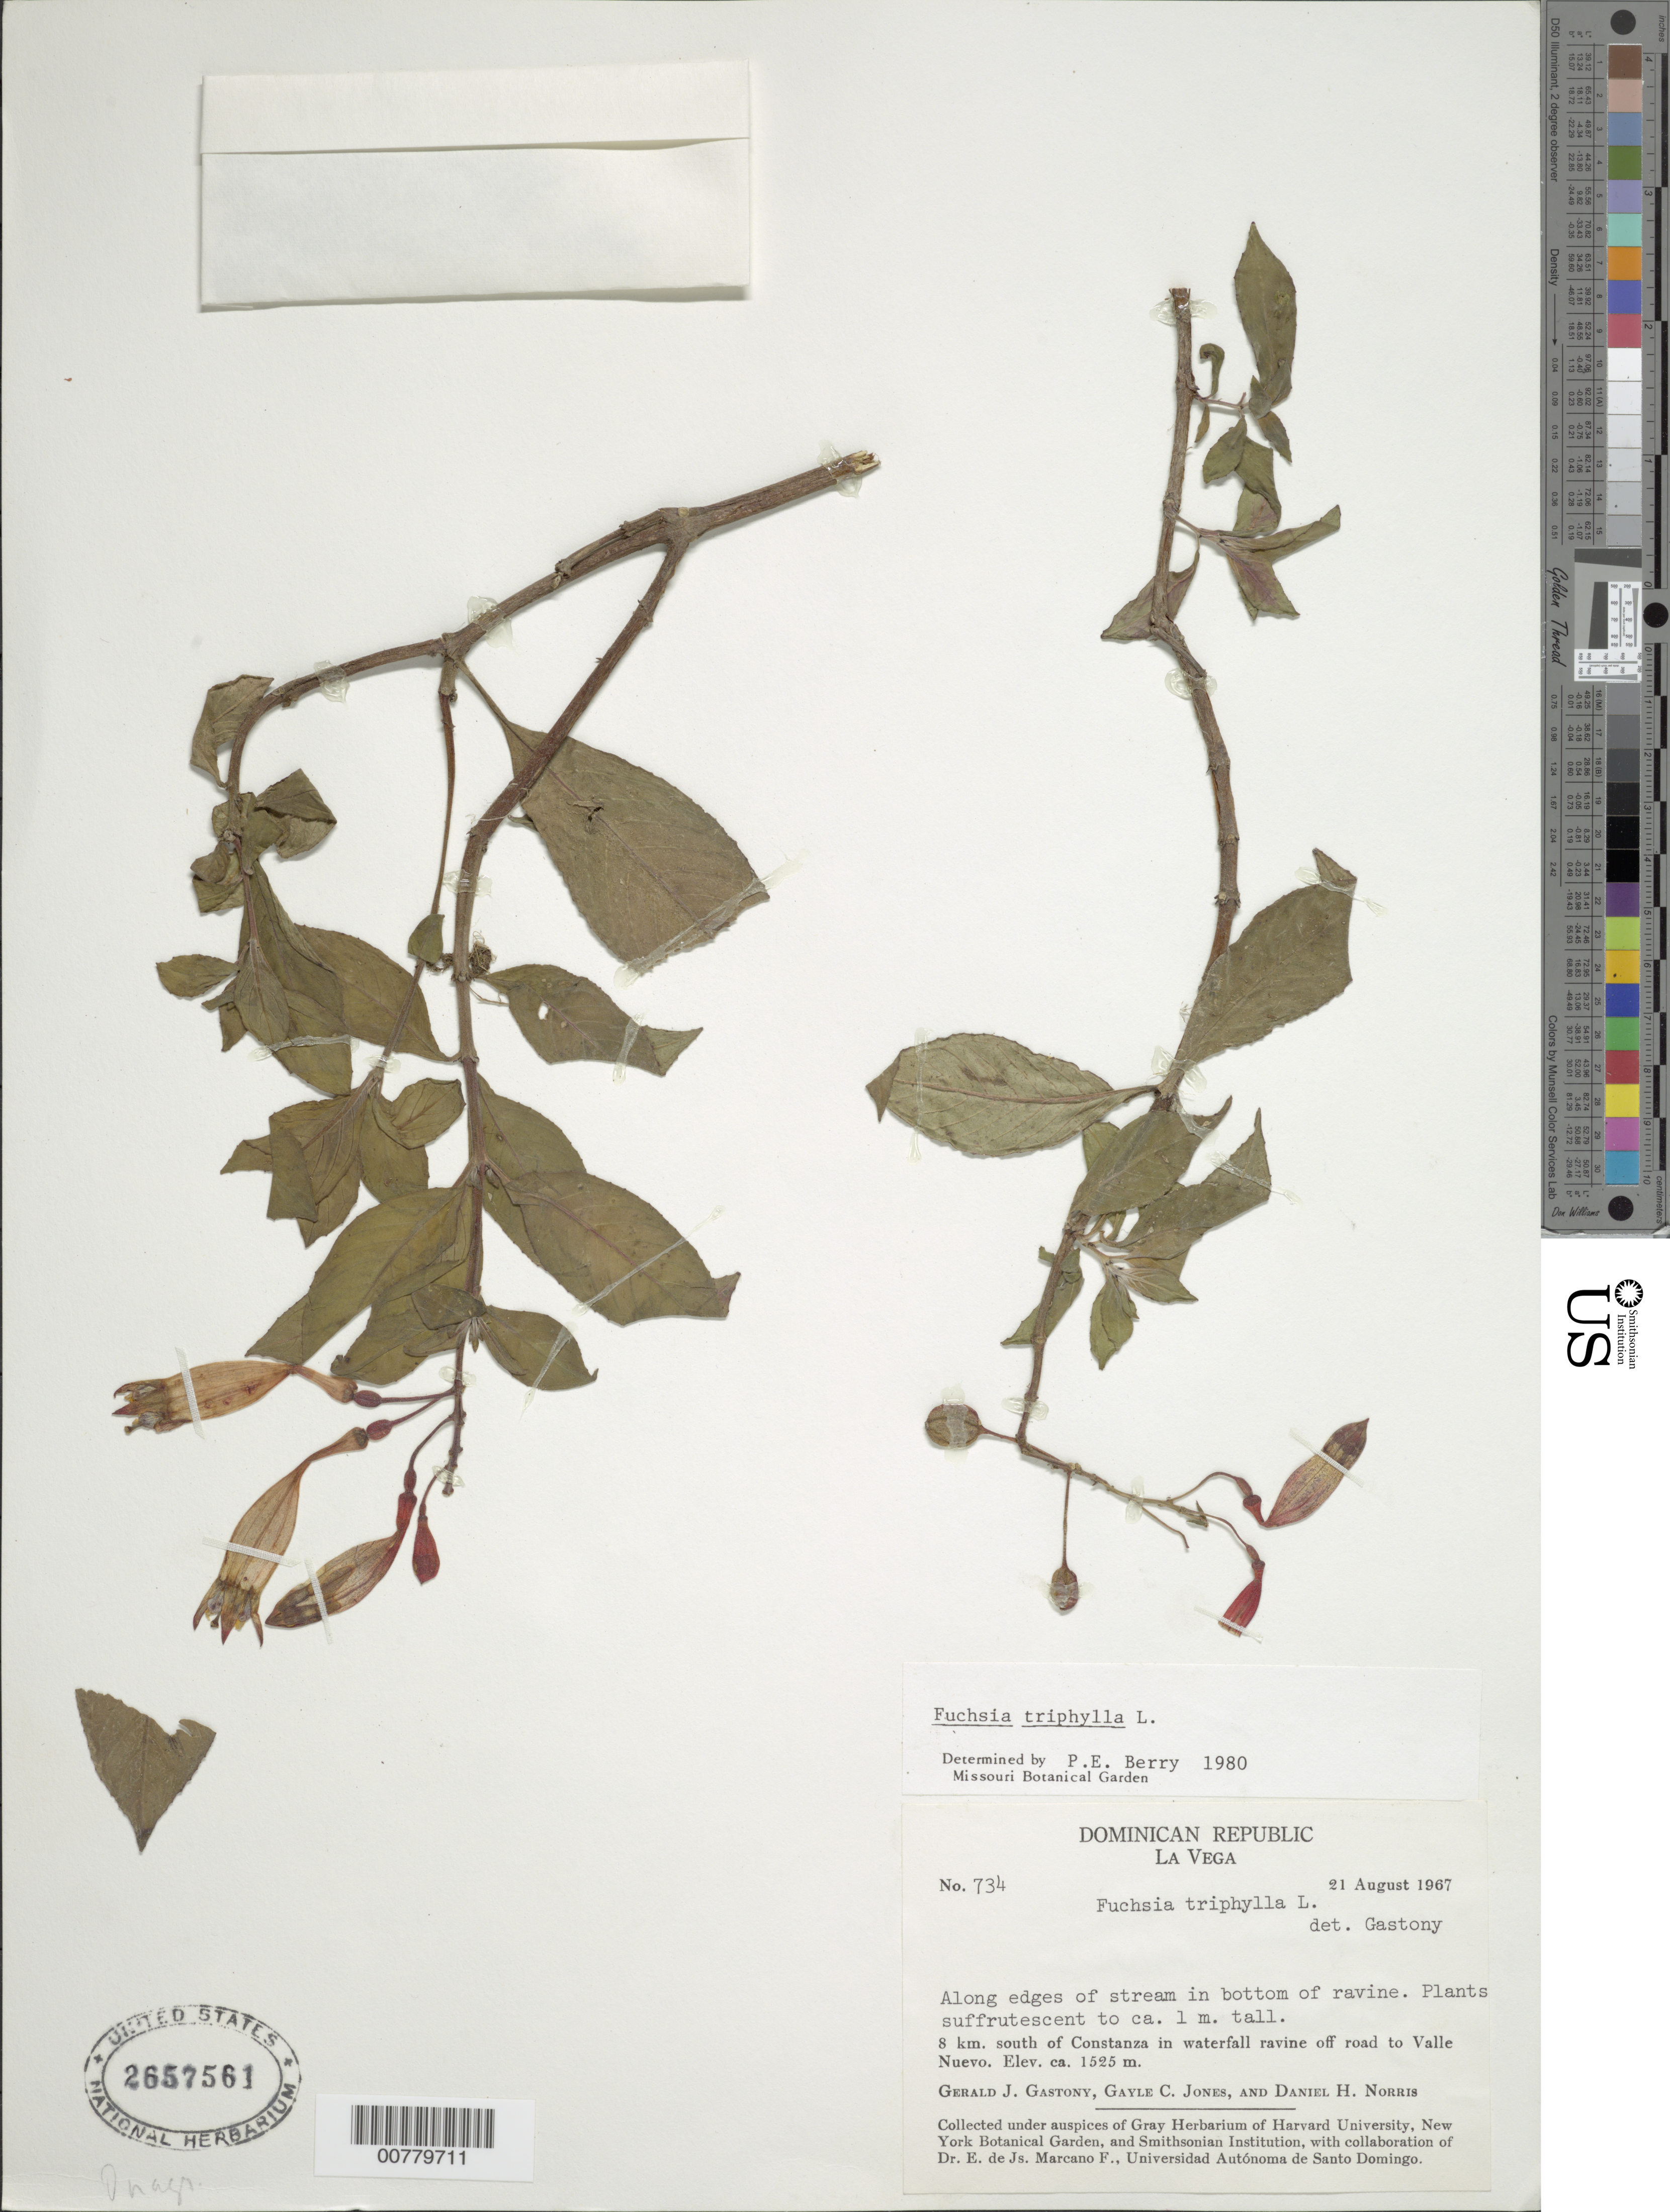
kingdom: Plantae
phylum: Tracheophyta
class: Magnoliopsida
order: Myrtales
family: Onagraceae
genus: Fuchsia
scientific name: Fuchsia triphylla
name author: L.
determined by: Berry, P. E., (WIS), University of Wisconsin - Madison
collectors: G. Gastony, G. C. Jones & D. H. Norris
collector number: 734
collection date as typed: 21 Aug 1967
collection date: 1967-08-21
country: Dominican Republic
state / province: La Vega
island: Hispaniola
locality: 8 km south of Constanza in water fall ravine off road to Valle Nuevo.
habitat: Along edges of stream in bottom of ravine.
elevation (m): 1525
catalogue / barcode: US 2657561